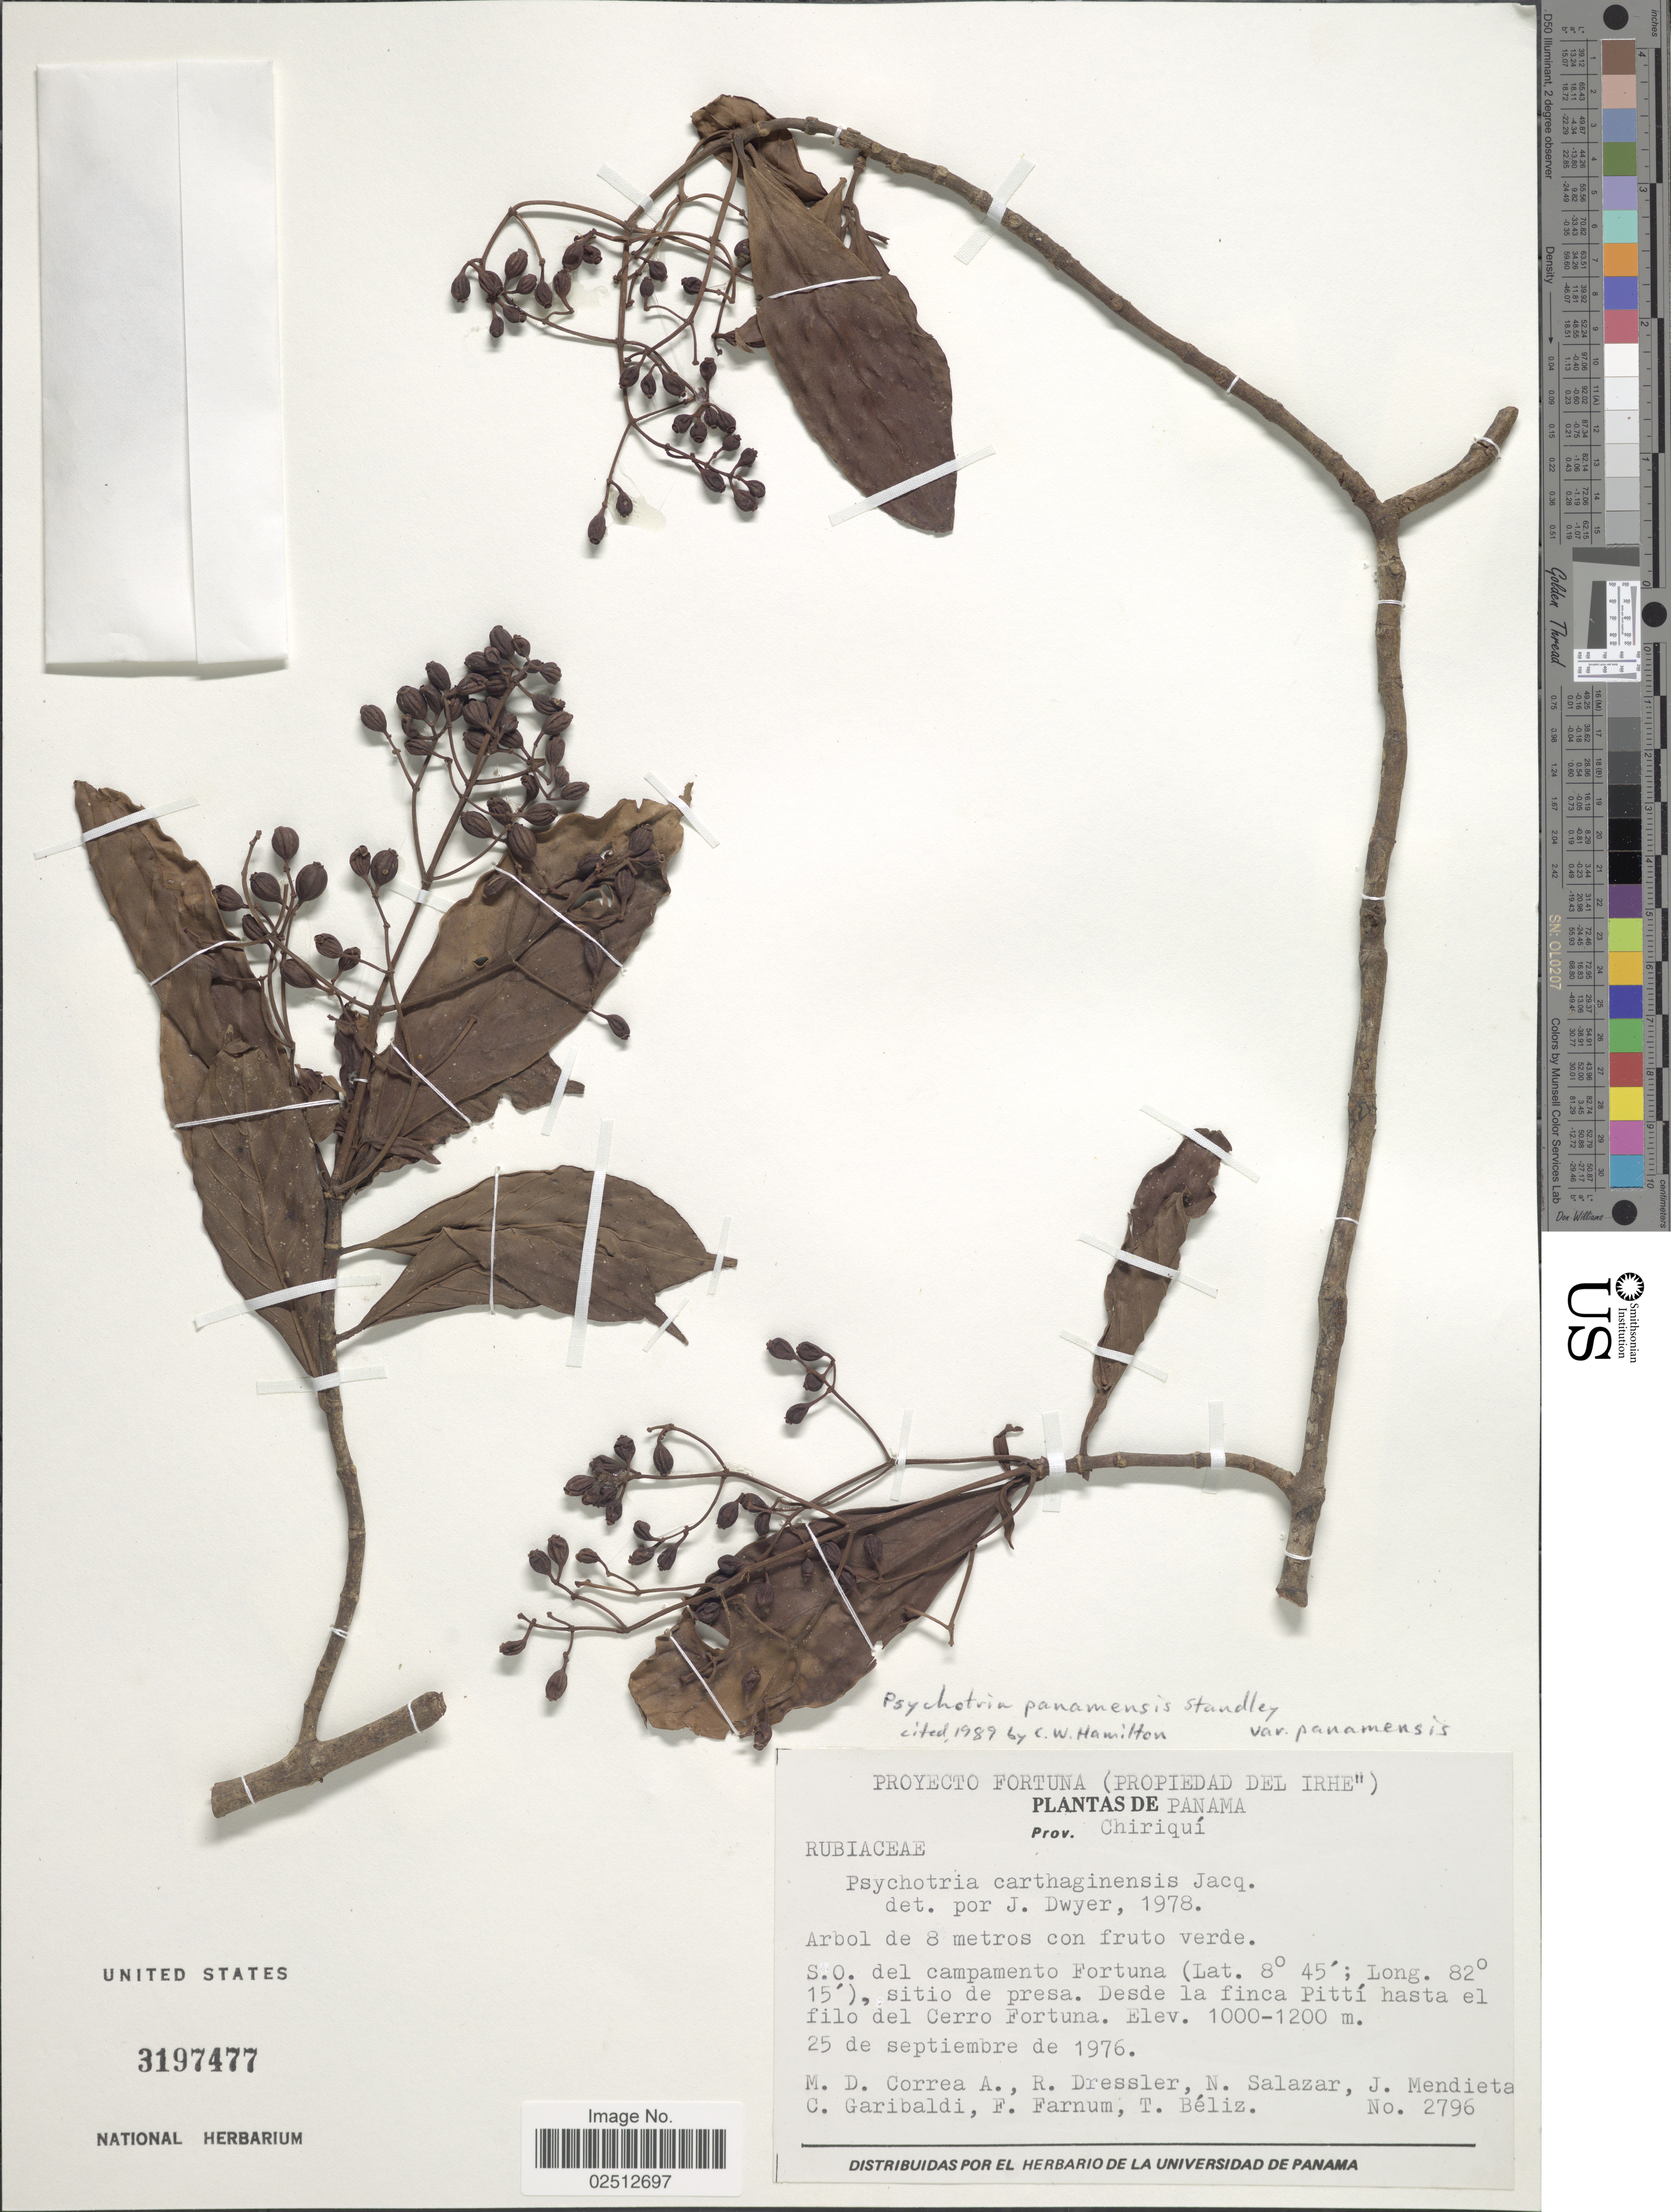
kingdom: Plantae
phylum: Tracheophyta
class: Magnoliopsida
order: Gentianales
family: Rubiaceae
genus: Psychotria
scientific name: Psychotria panamensis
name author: Standl.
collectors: M. D. Corrêa-A., R. Dressler, N. Salazar & J. Mendieta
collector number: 2796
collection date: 1976-09-25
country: Panama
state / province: Chiriqui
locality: S.O del campamento Fortuna, sitio de presa. Desde la finca Pitti hasta el filo del Cerro Fortuna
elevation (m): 1000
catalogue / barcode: US 3197477